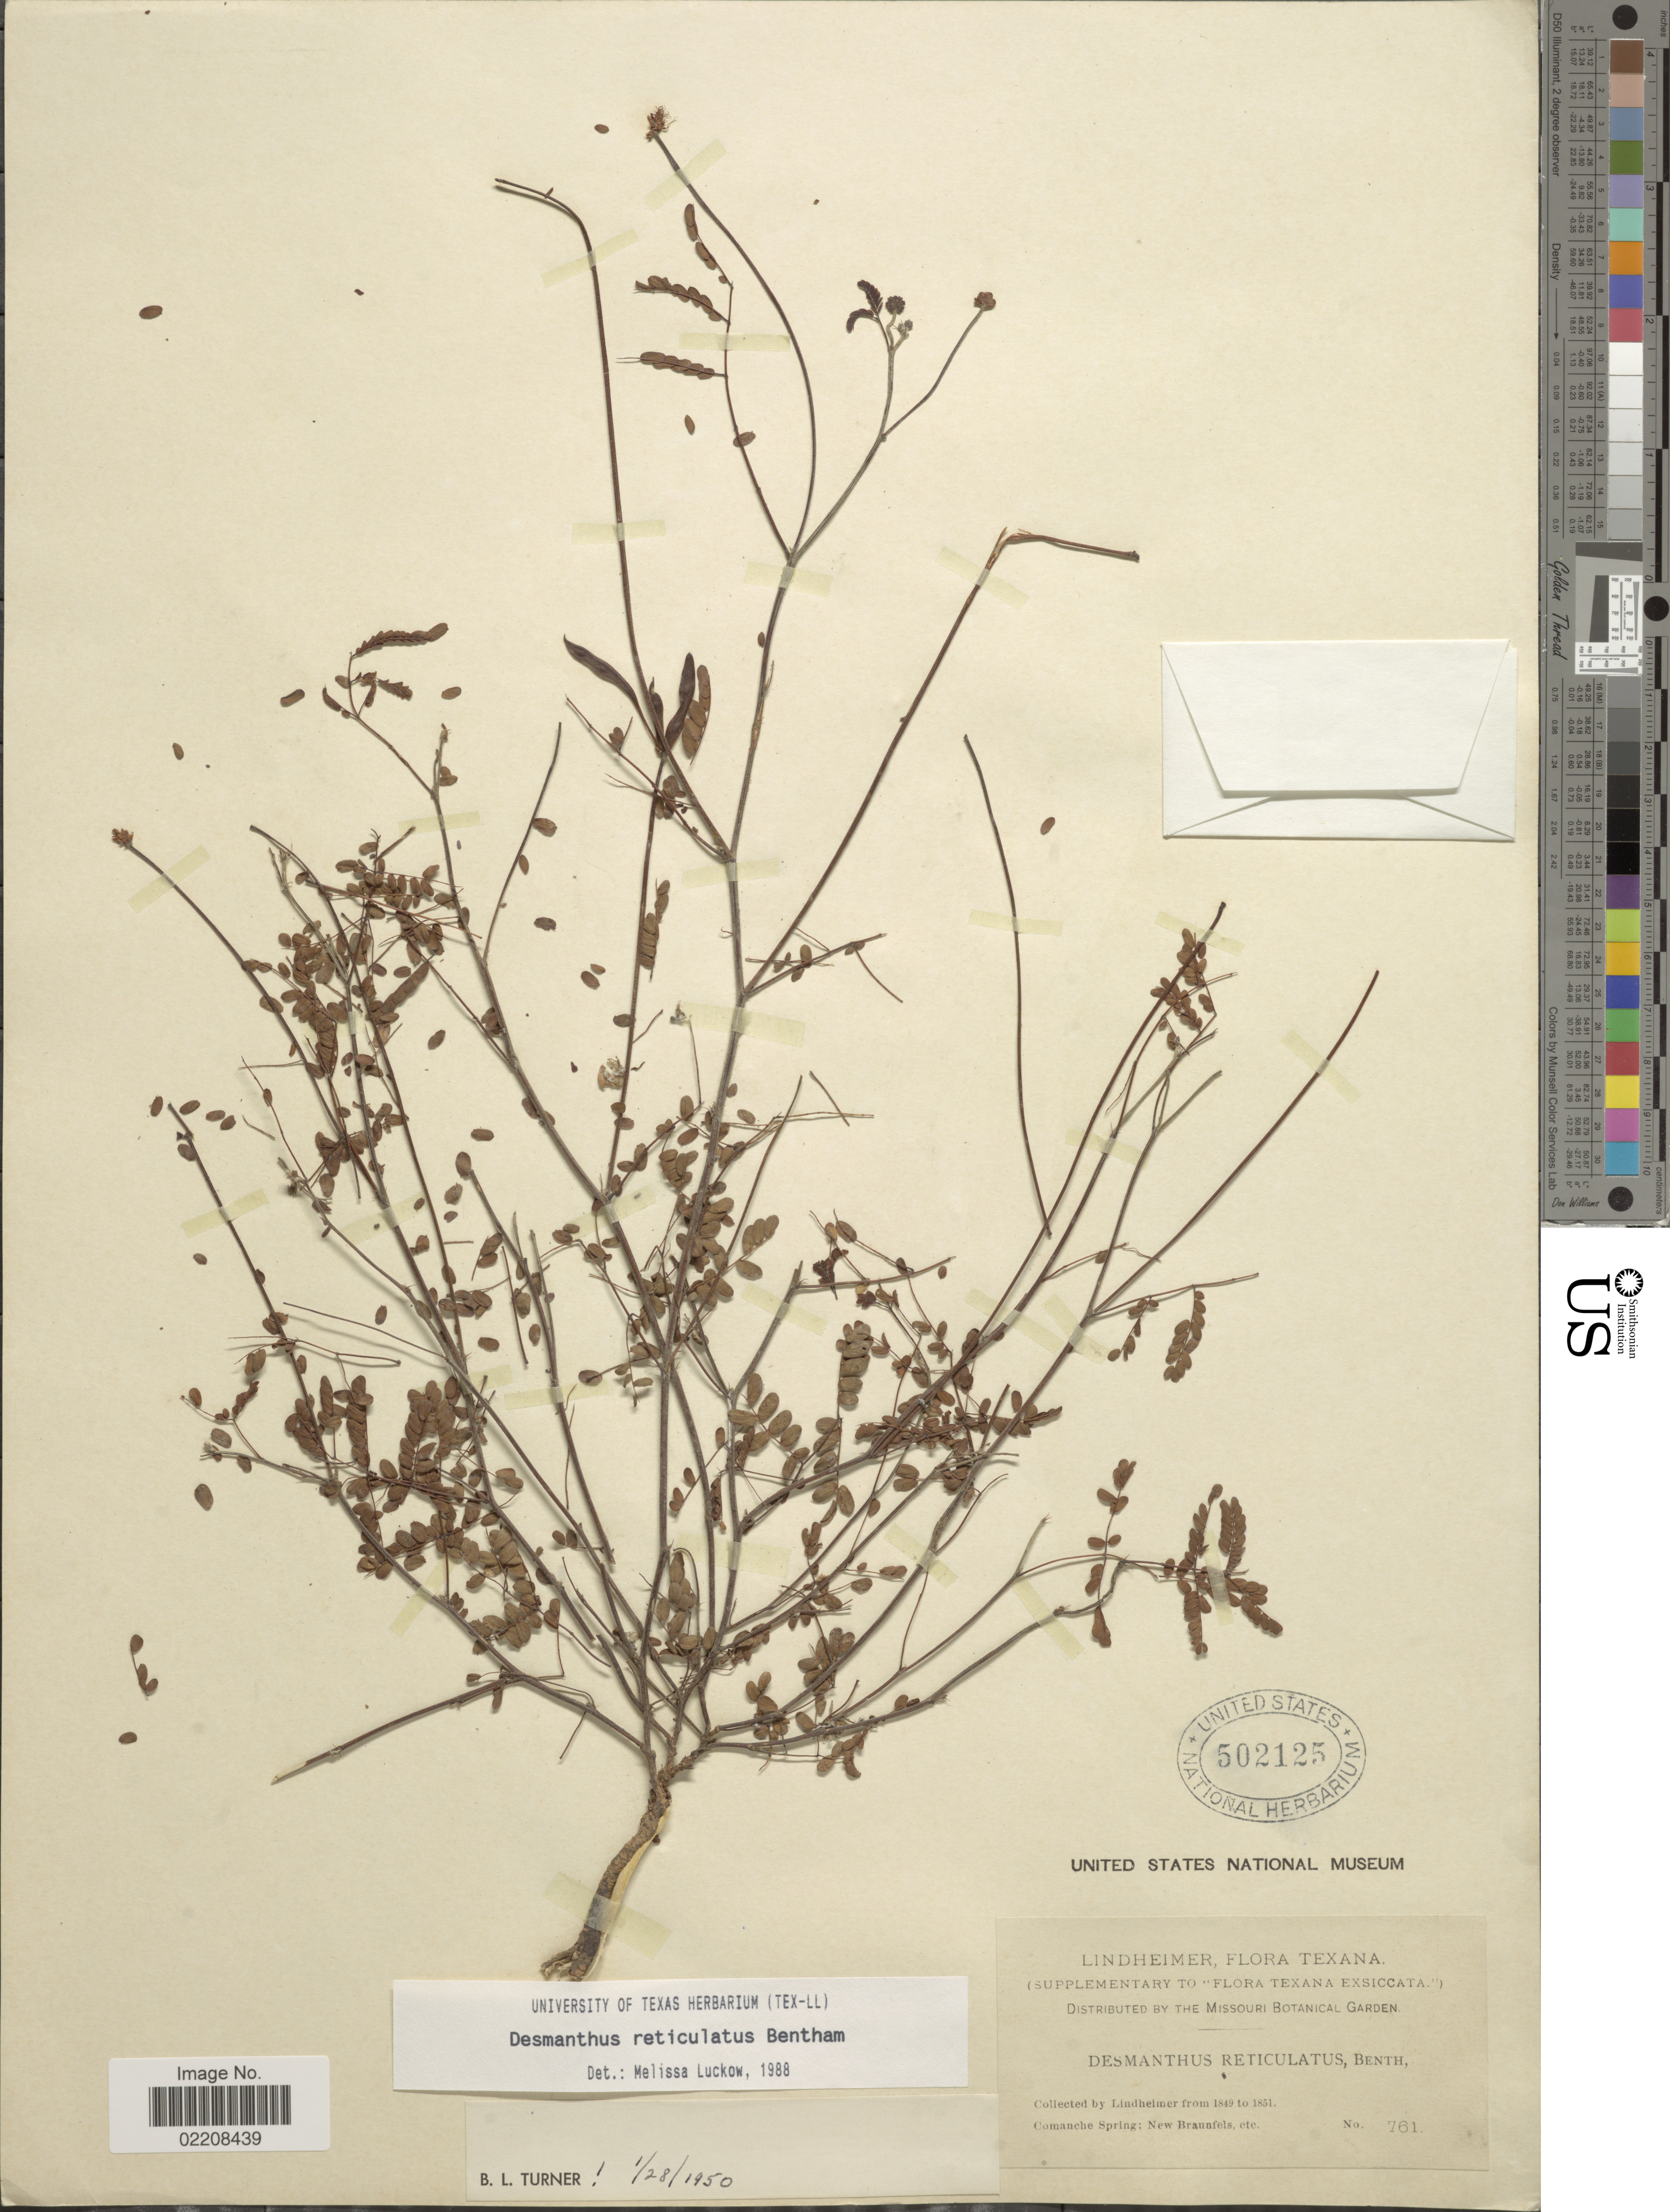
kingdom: Plantae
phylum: Tracheophyta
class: Magnoliopsida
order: Fabales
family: Fabaceae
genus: Desmanthus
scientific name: Desmanthus reticulatus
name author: Benth.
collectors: -. Lindheimer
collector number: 761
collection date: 1849/1851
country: United States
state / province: Texas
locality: Texana. Comanche Spring: New Braunfels, etc.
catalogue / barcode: US 502125